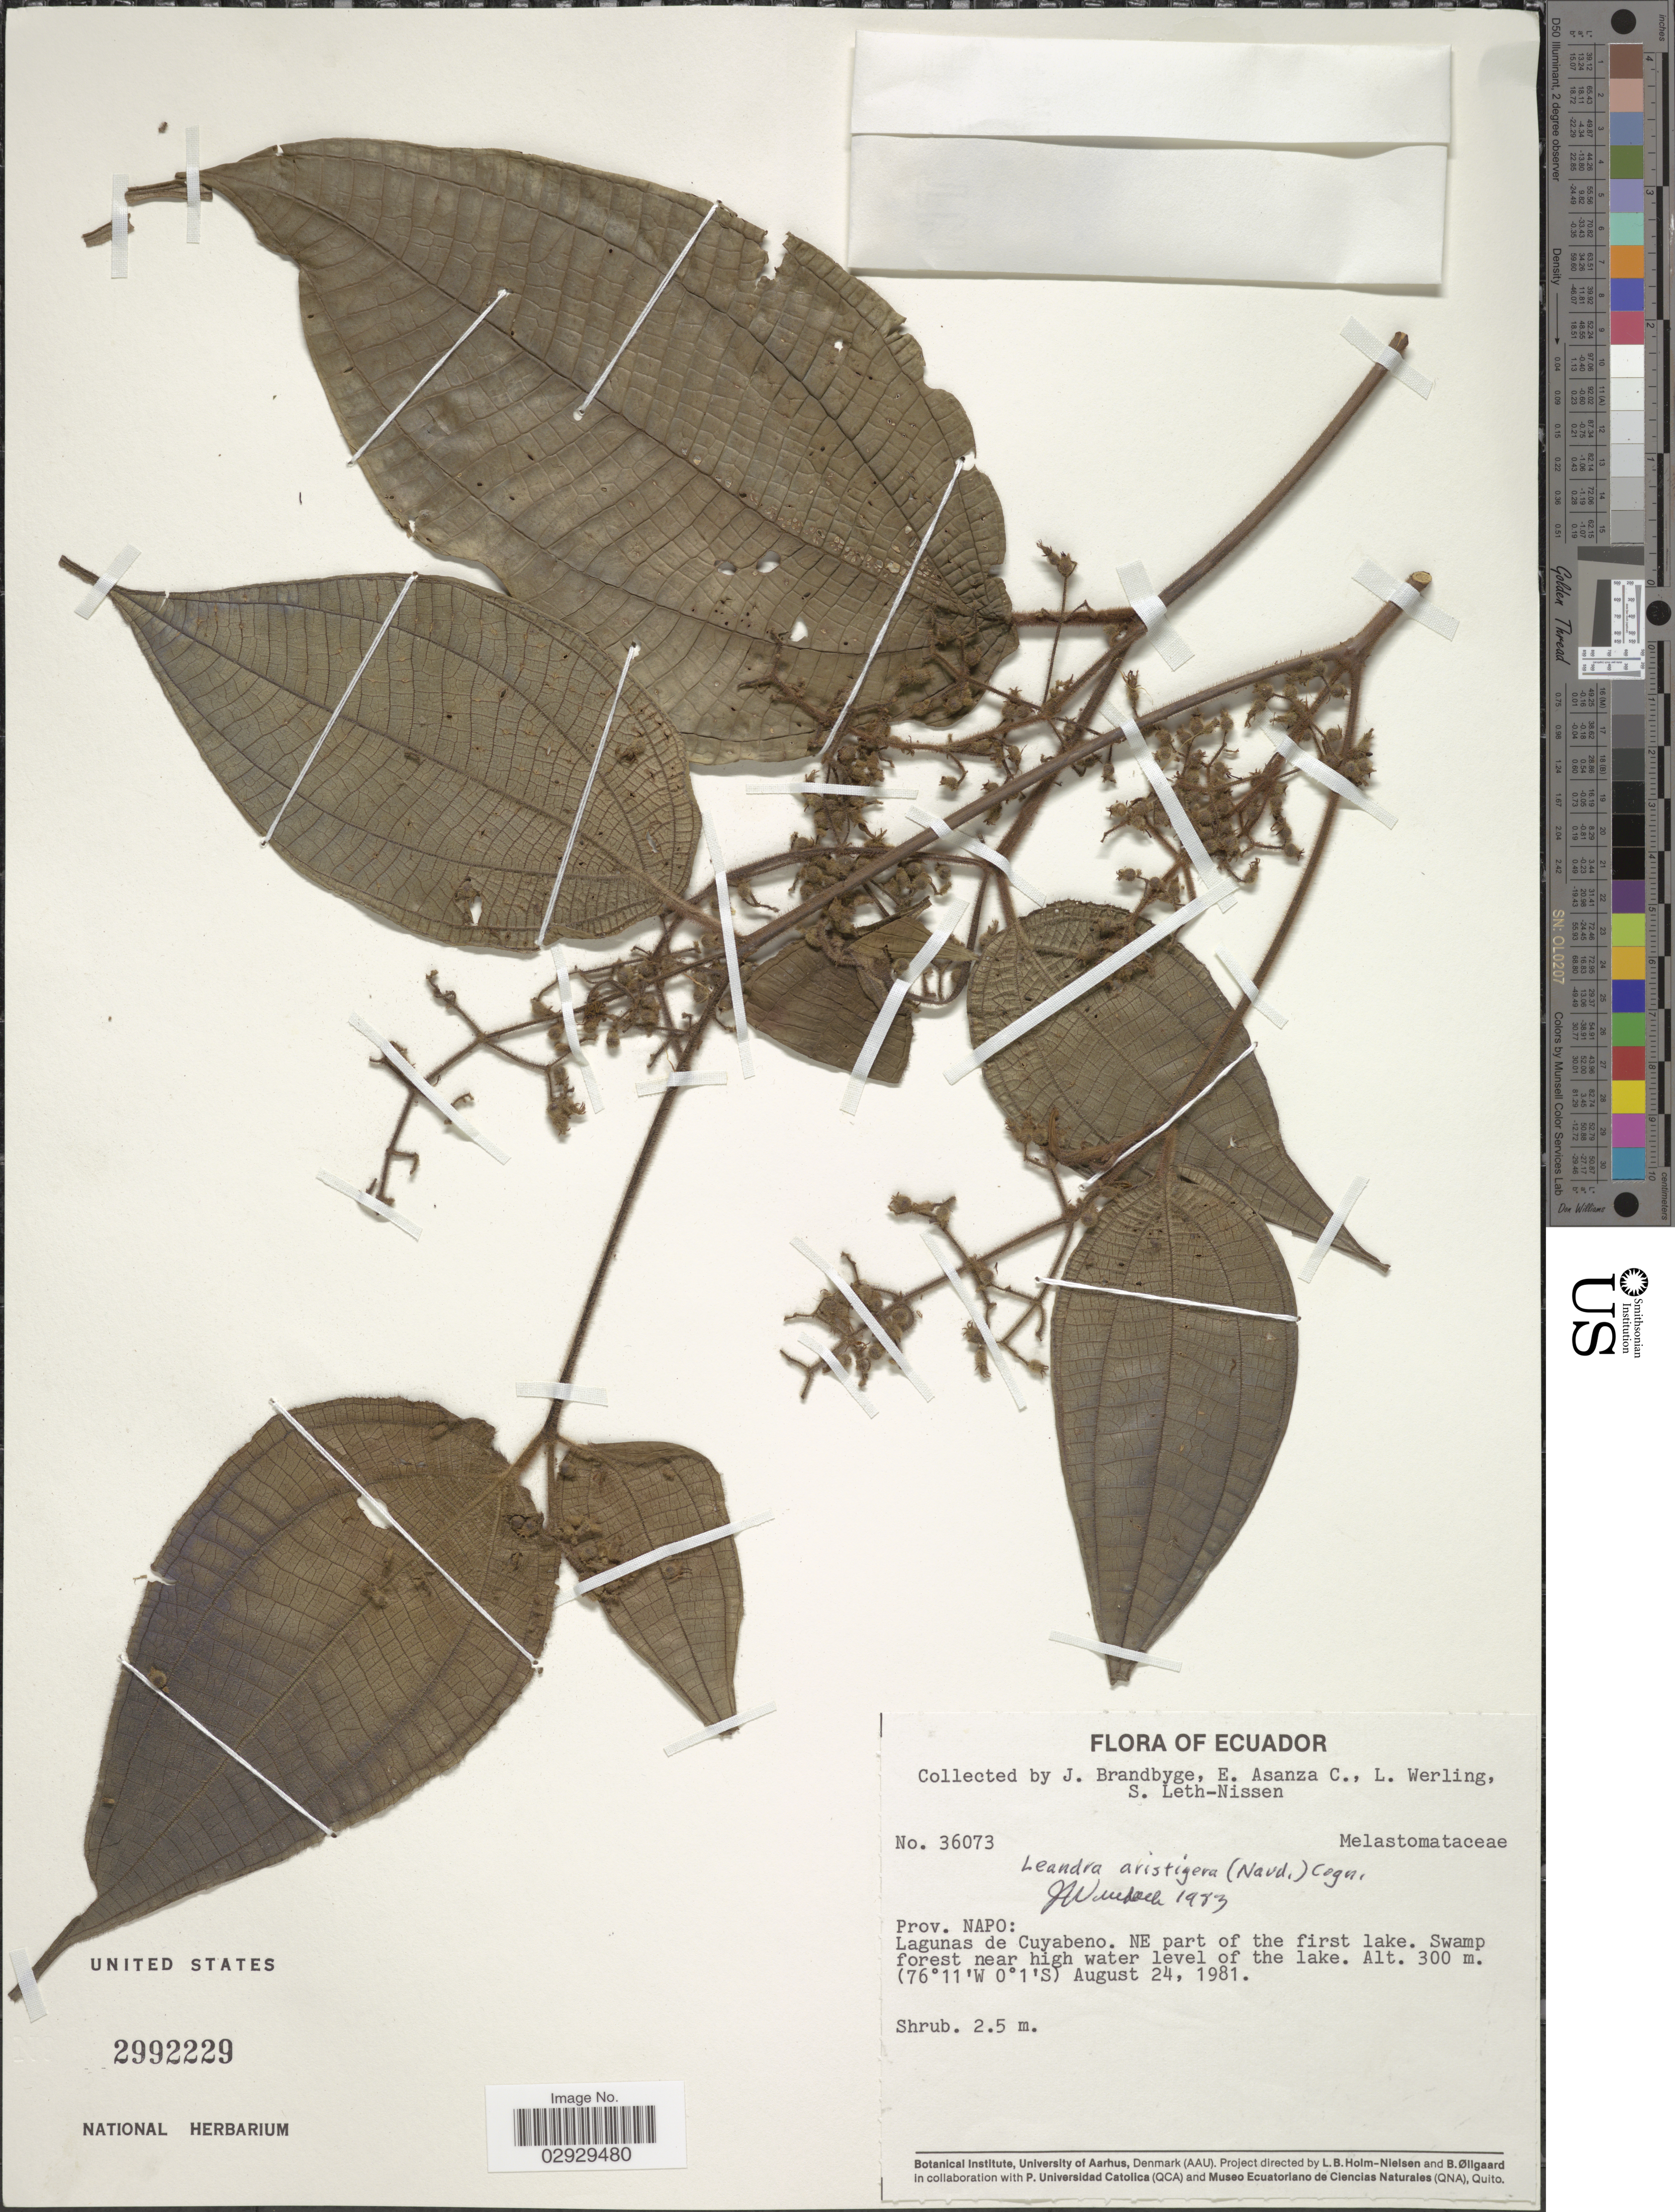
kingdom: Plantae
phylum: Tracheophyta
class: Magnoliopsida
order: Myrtales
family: Melastomataceae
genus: Leandra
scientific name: Leandra aristigera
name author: (Naudin) Cogn.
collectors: J. Brandbyge, E. Asanza C., L. Werling & S. Leth-Nissen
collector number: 36073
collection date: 1981-08-24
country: Ecuador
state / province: Napo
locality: Lagunas de Cuyabeno, NE part of the first lake.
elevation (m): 300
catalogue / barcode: US 2992229